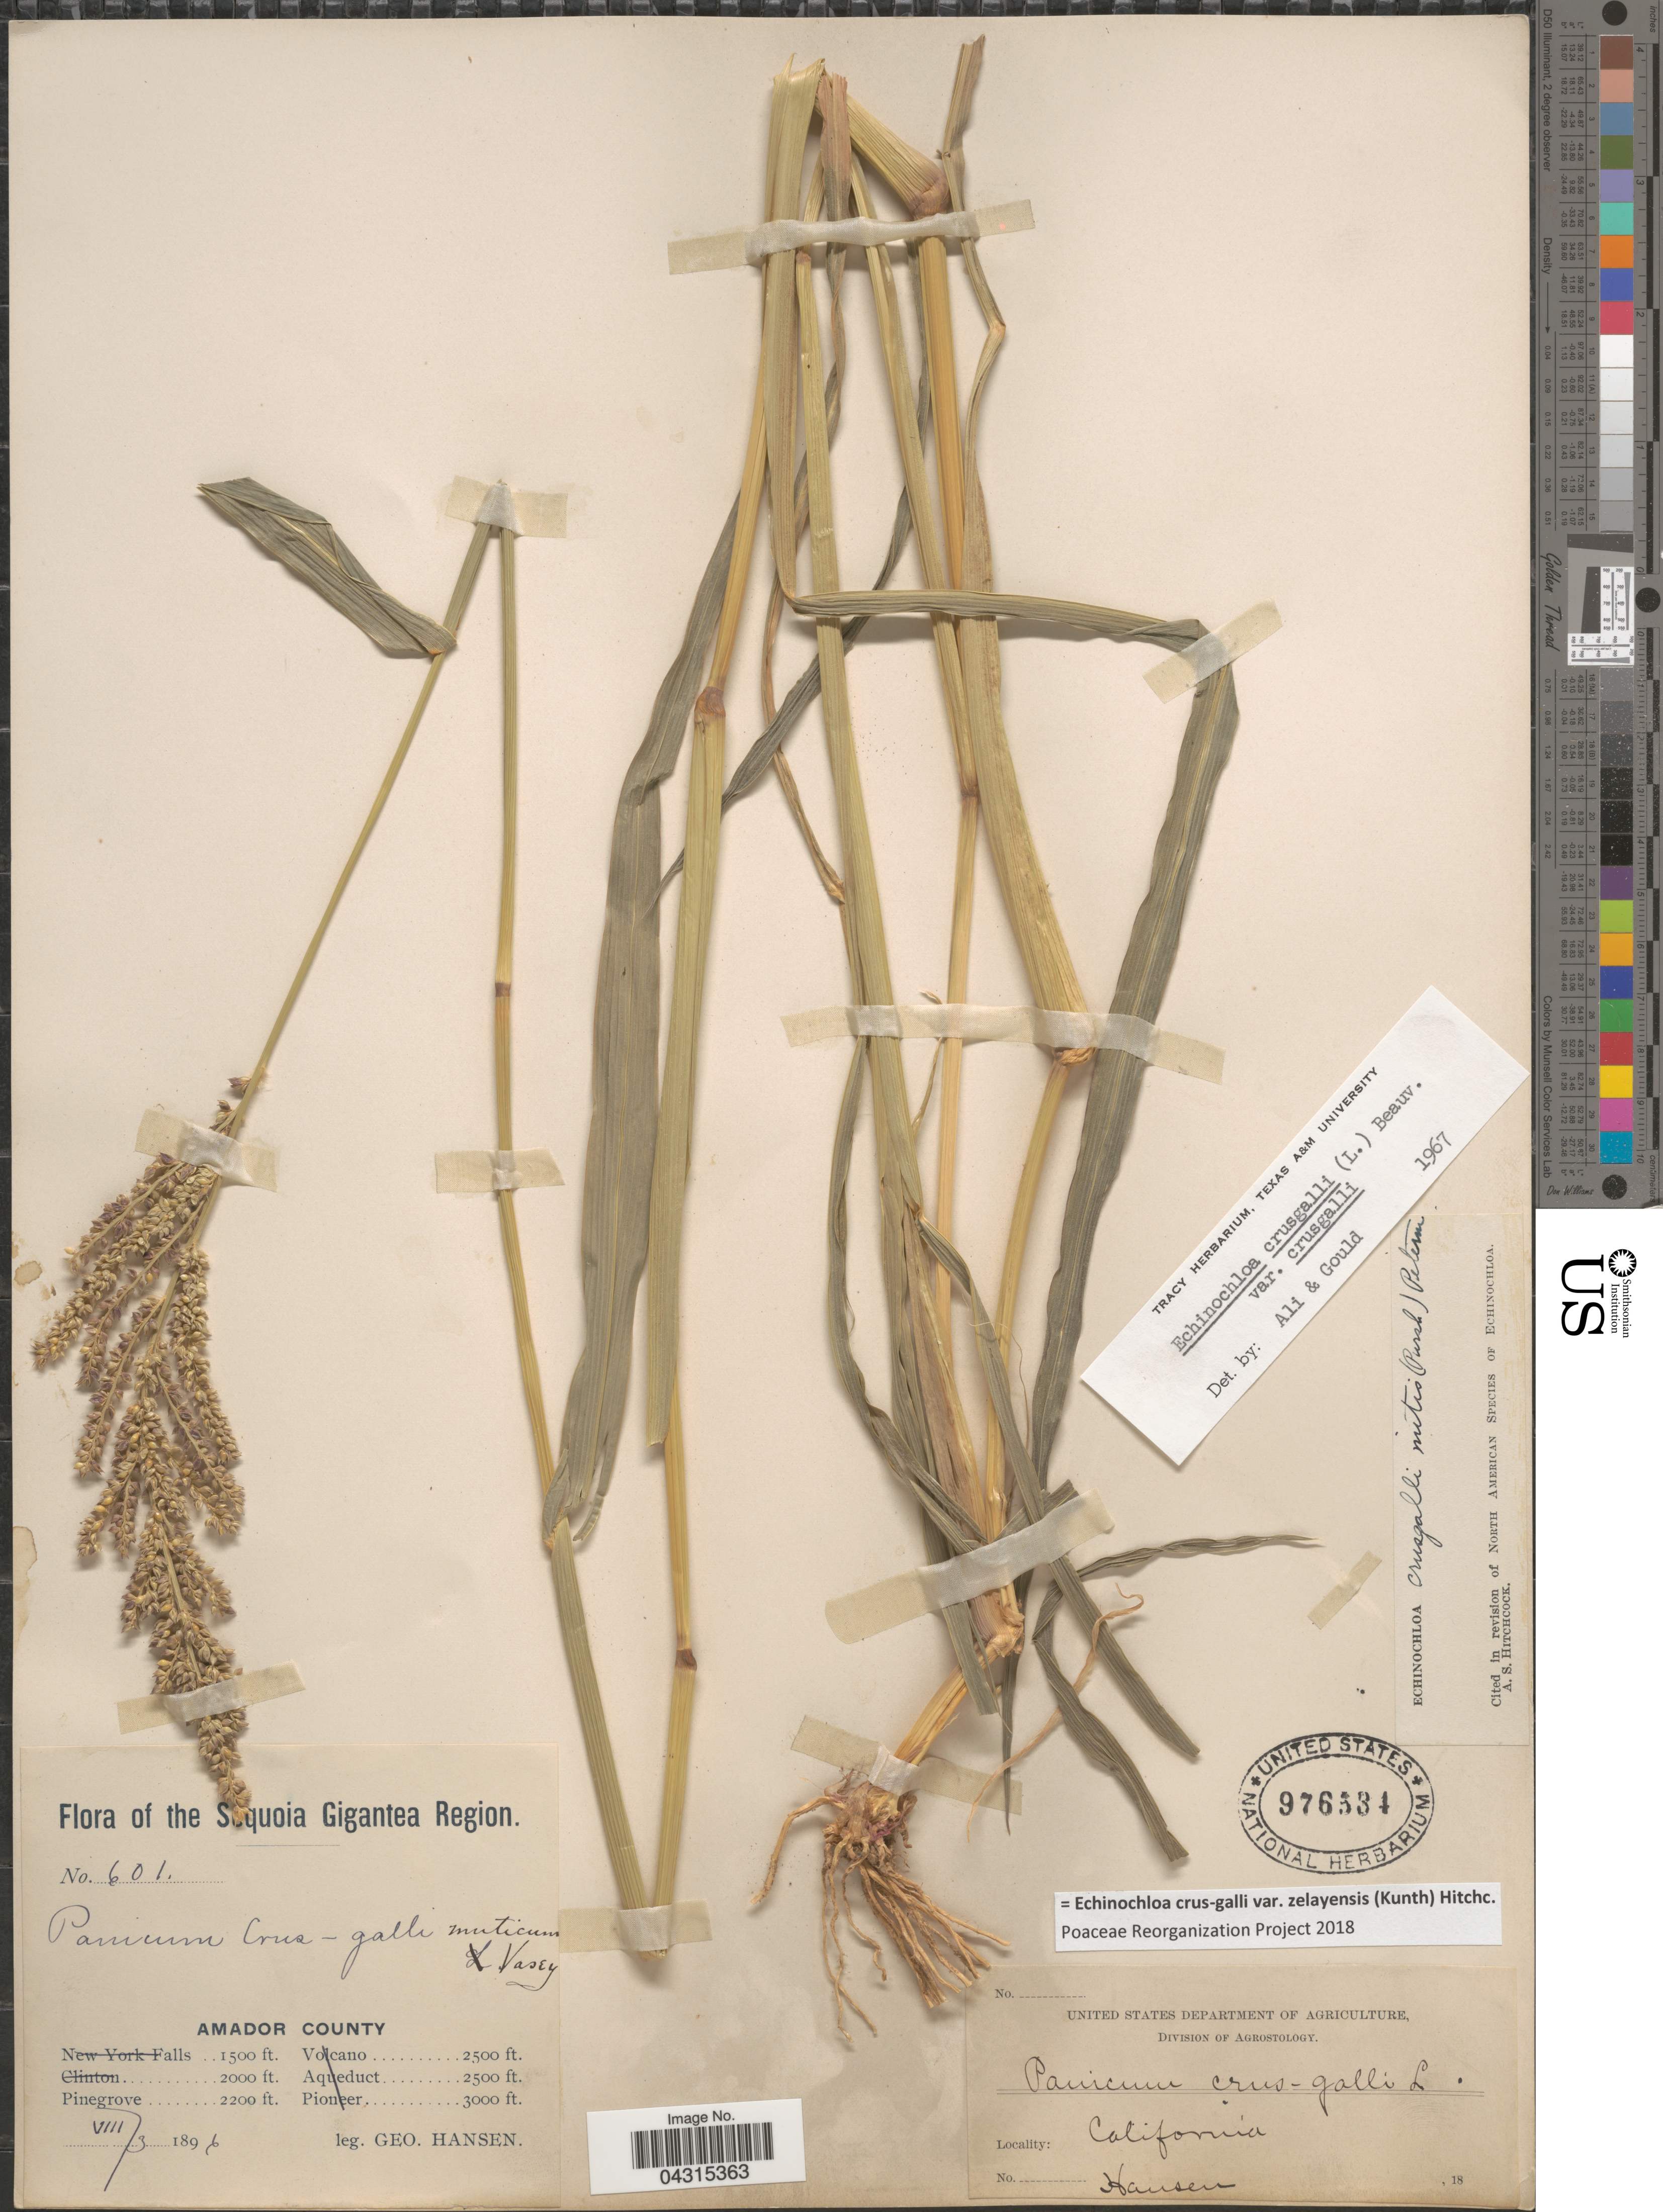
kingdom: Plantae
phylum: Tracheophyta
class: Liliopsida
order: Poales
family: Poaceae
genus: Echinochloa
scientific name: Echinochloa crus-galli var. zelayensis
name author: (Kunth) Hitchc.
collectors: G. Hansen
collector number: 601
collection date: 1896-08-03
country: United States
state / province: California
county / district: Amador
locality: The Sequoia Gigantea Region. Amador County. Pinegrove.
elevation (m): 671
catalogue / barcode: US 976534